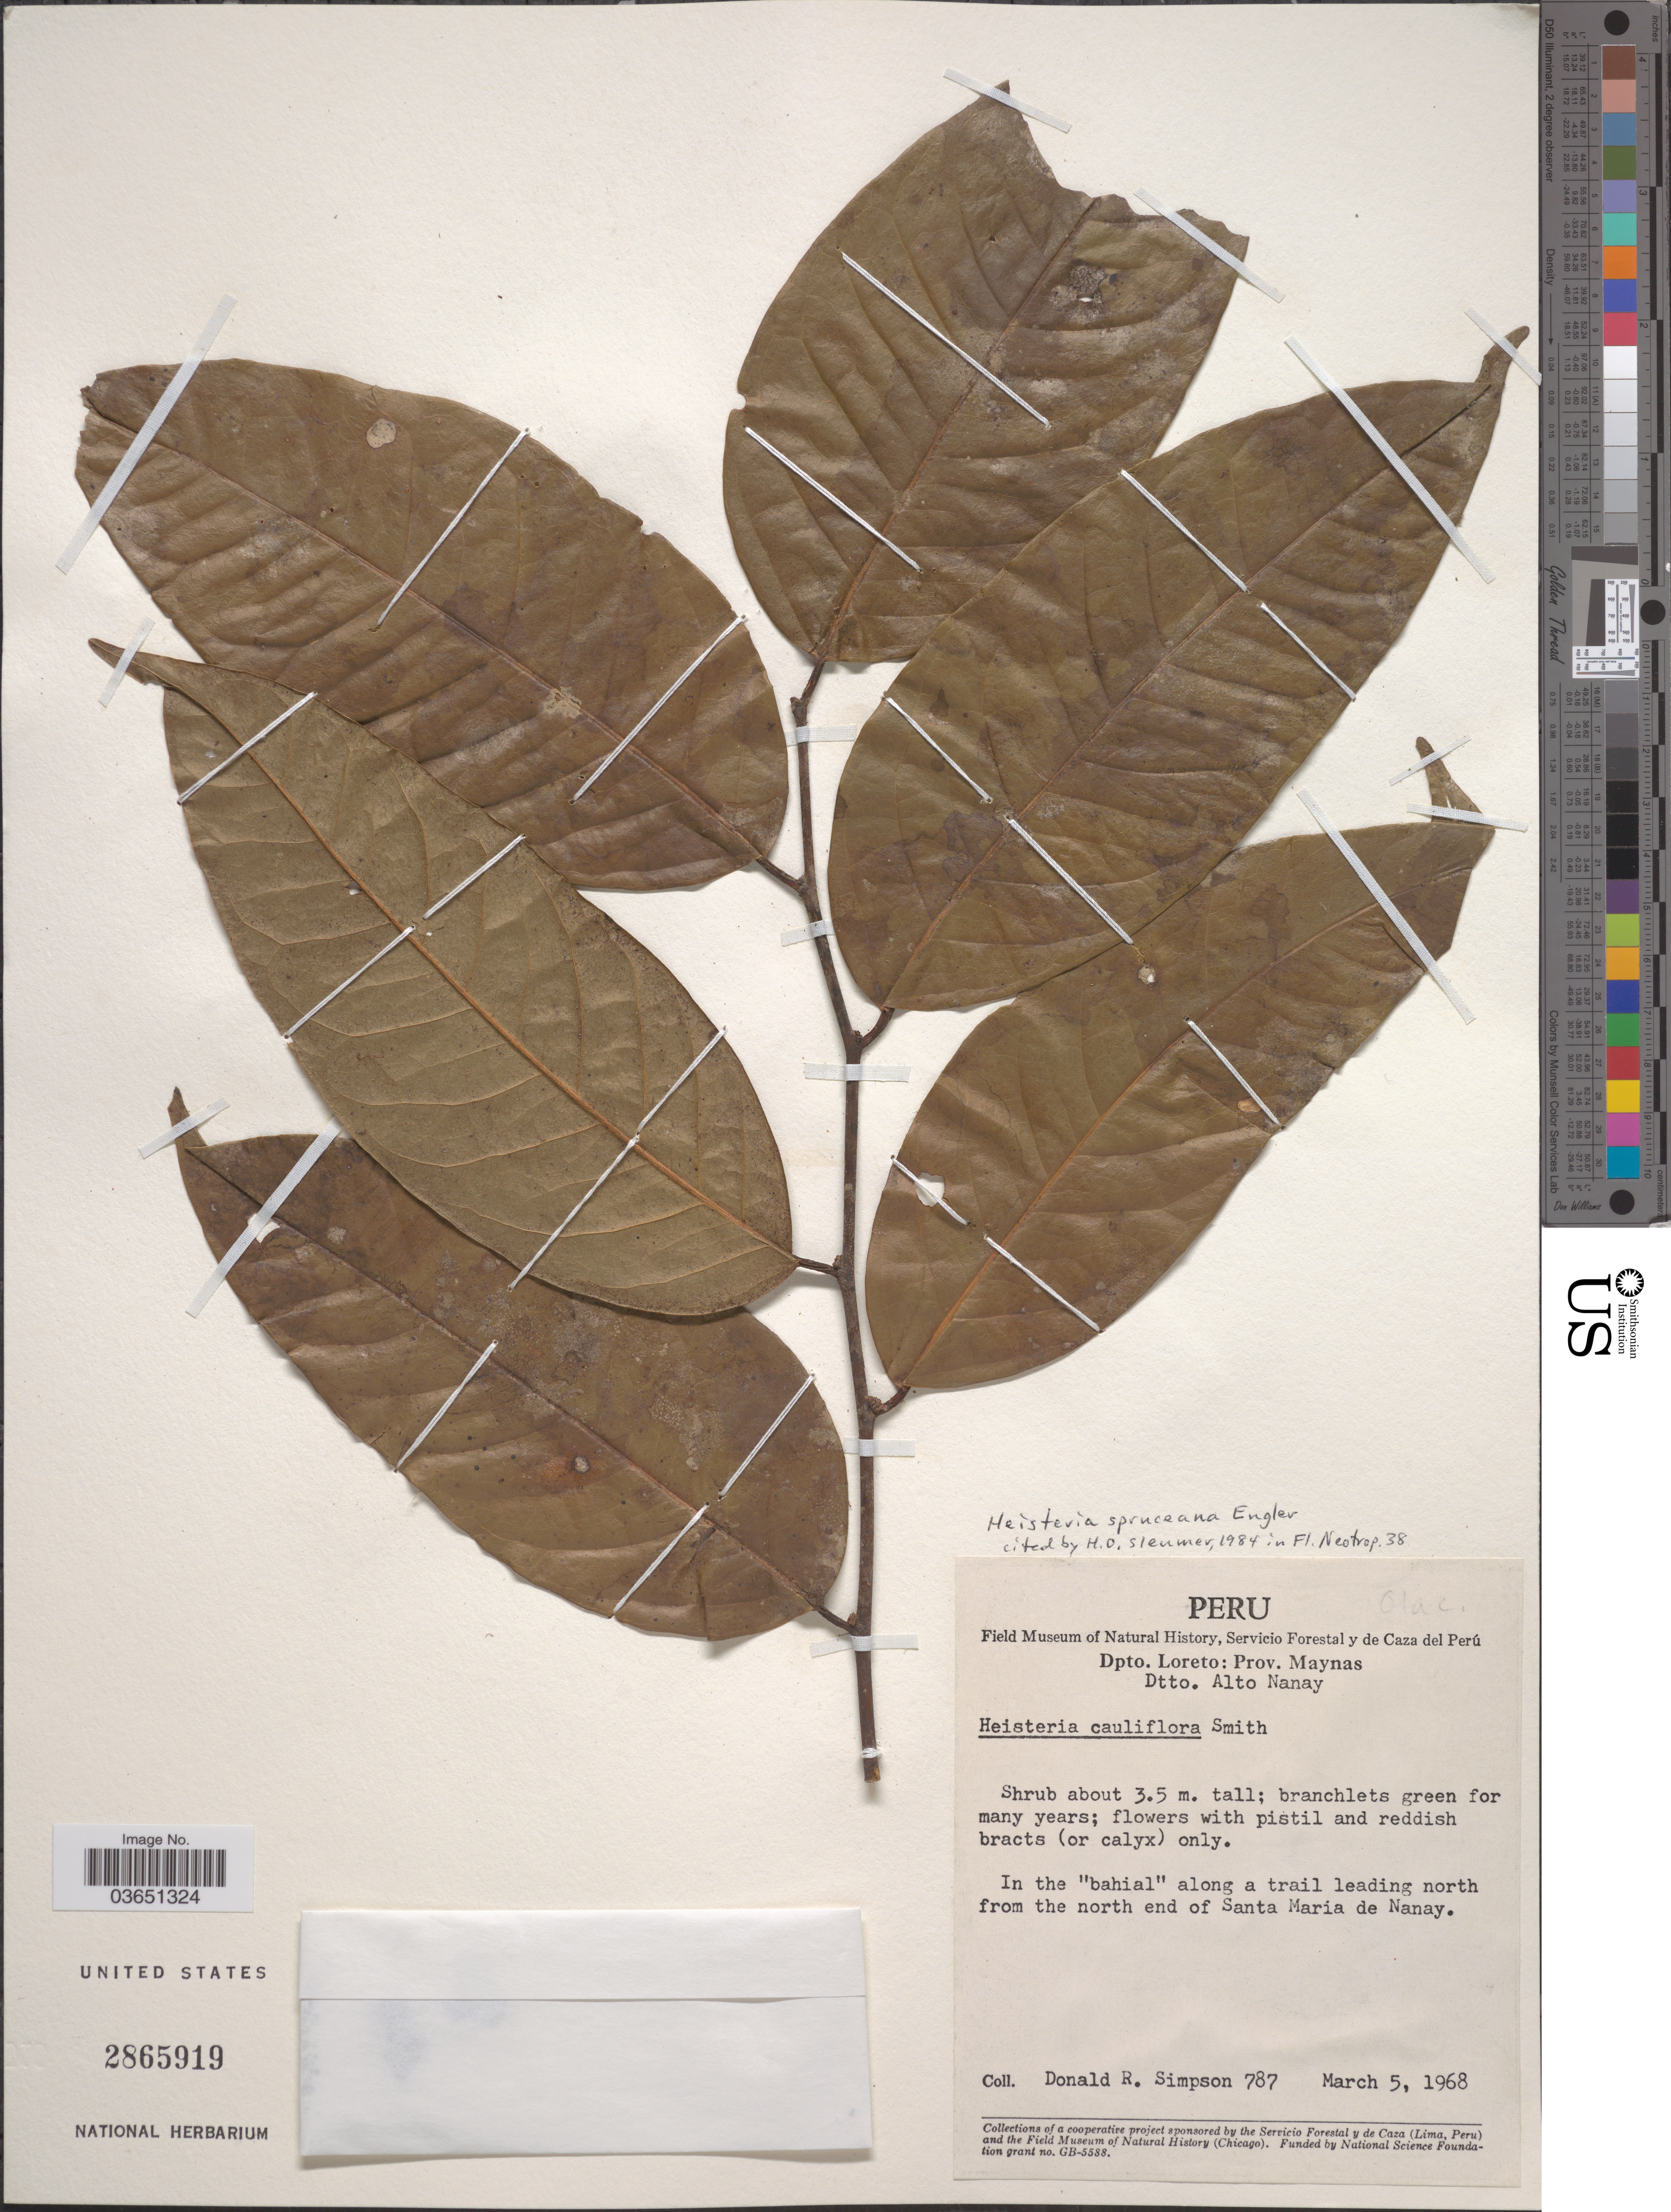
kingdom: Plantae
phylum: Tracheophyta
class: Magnoliopsida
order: Santalales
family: Erythropalaceae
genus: Heisteria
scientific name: Heisteria spruceana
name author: Engl.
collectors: D. R. Simpson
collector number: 787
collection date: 1968-03-05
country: Peru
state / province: Loreto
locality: Dpto. Loreto: Prov. Maynas. Dtto. Alto Nanay. In the "bahial" along a trail leading north from the north end of Santa Maria de Nanay.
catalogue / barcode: US 2865919